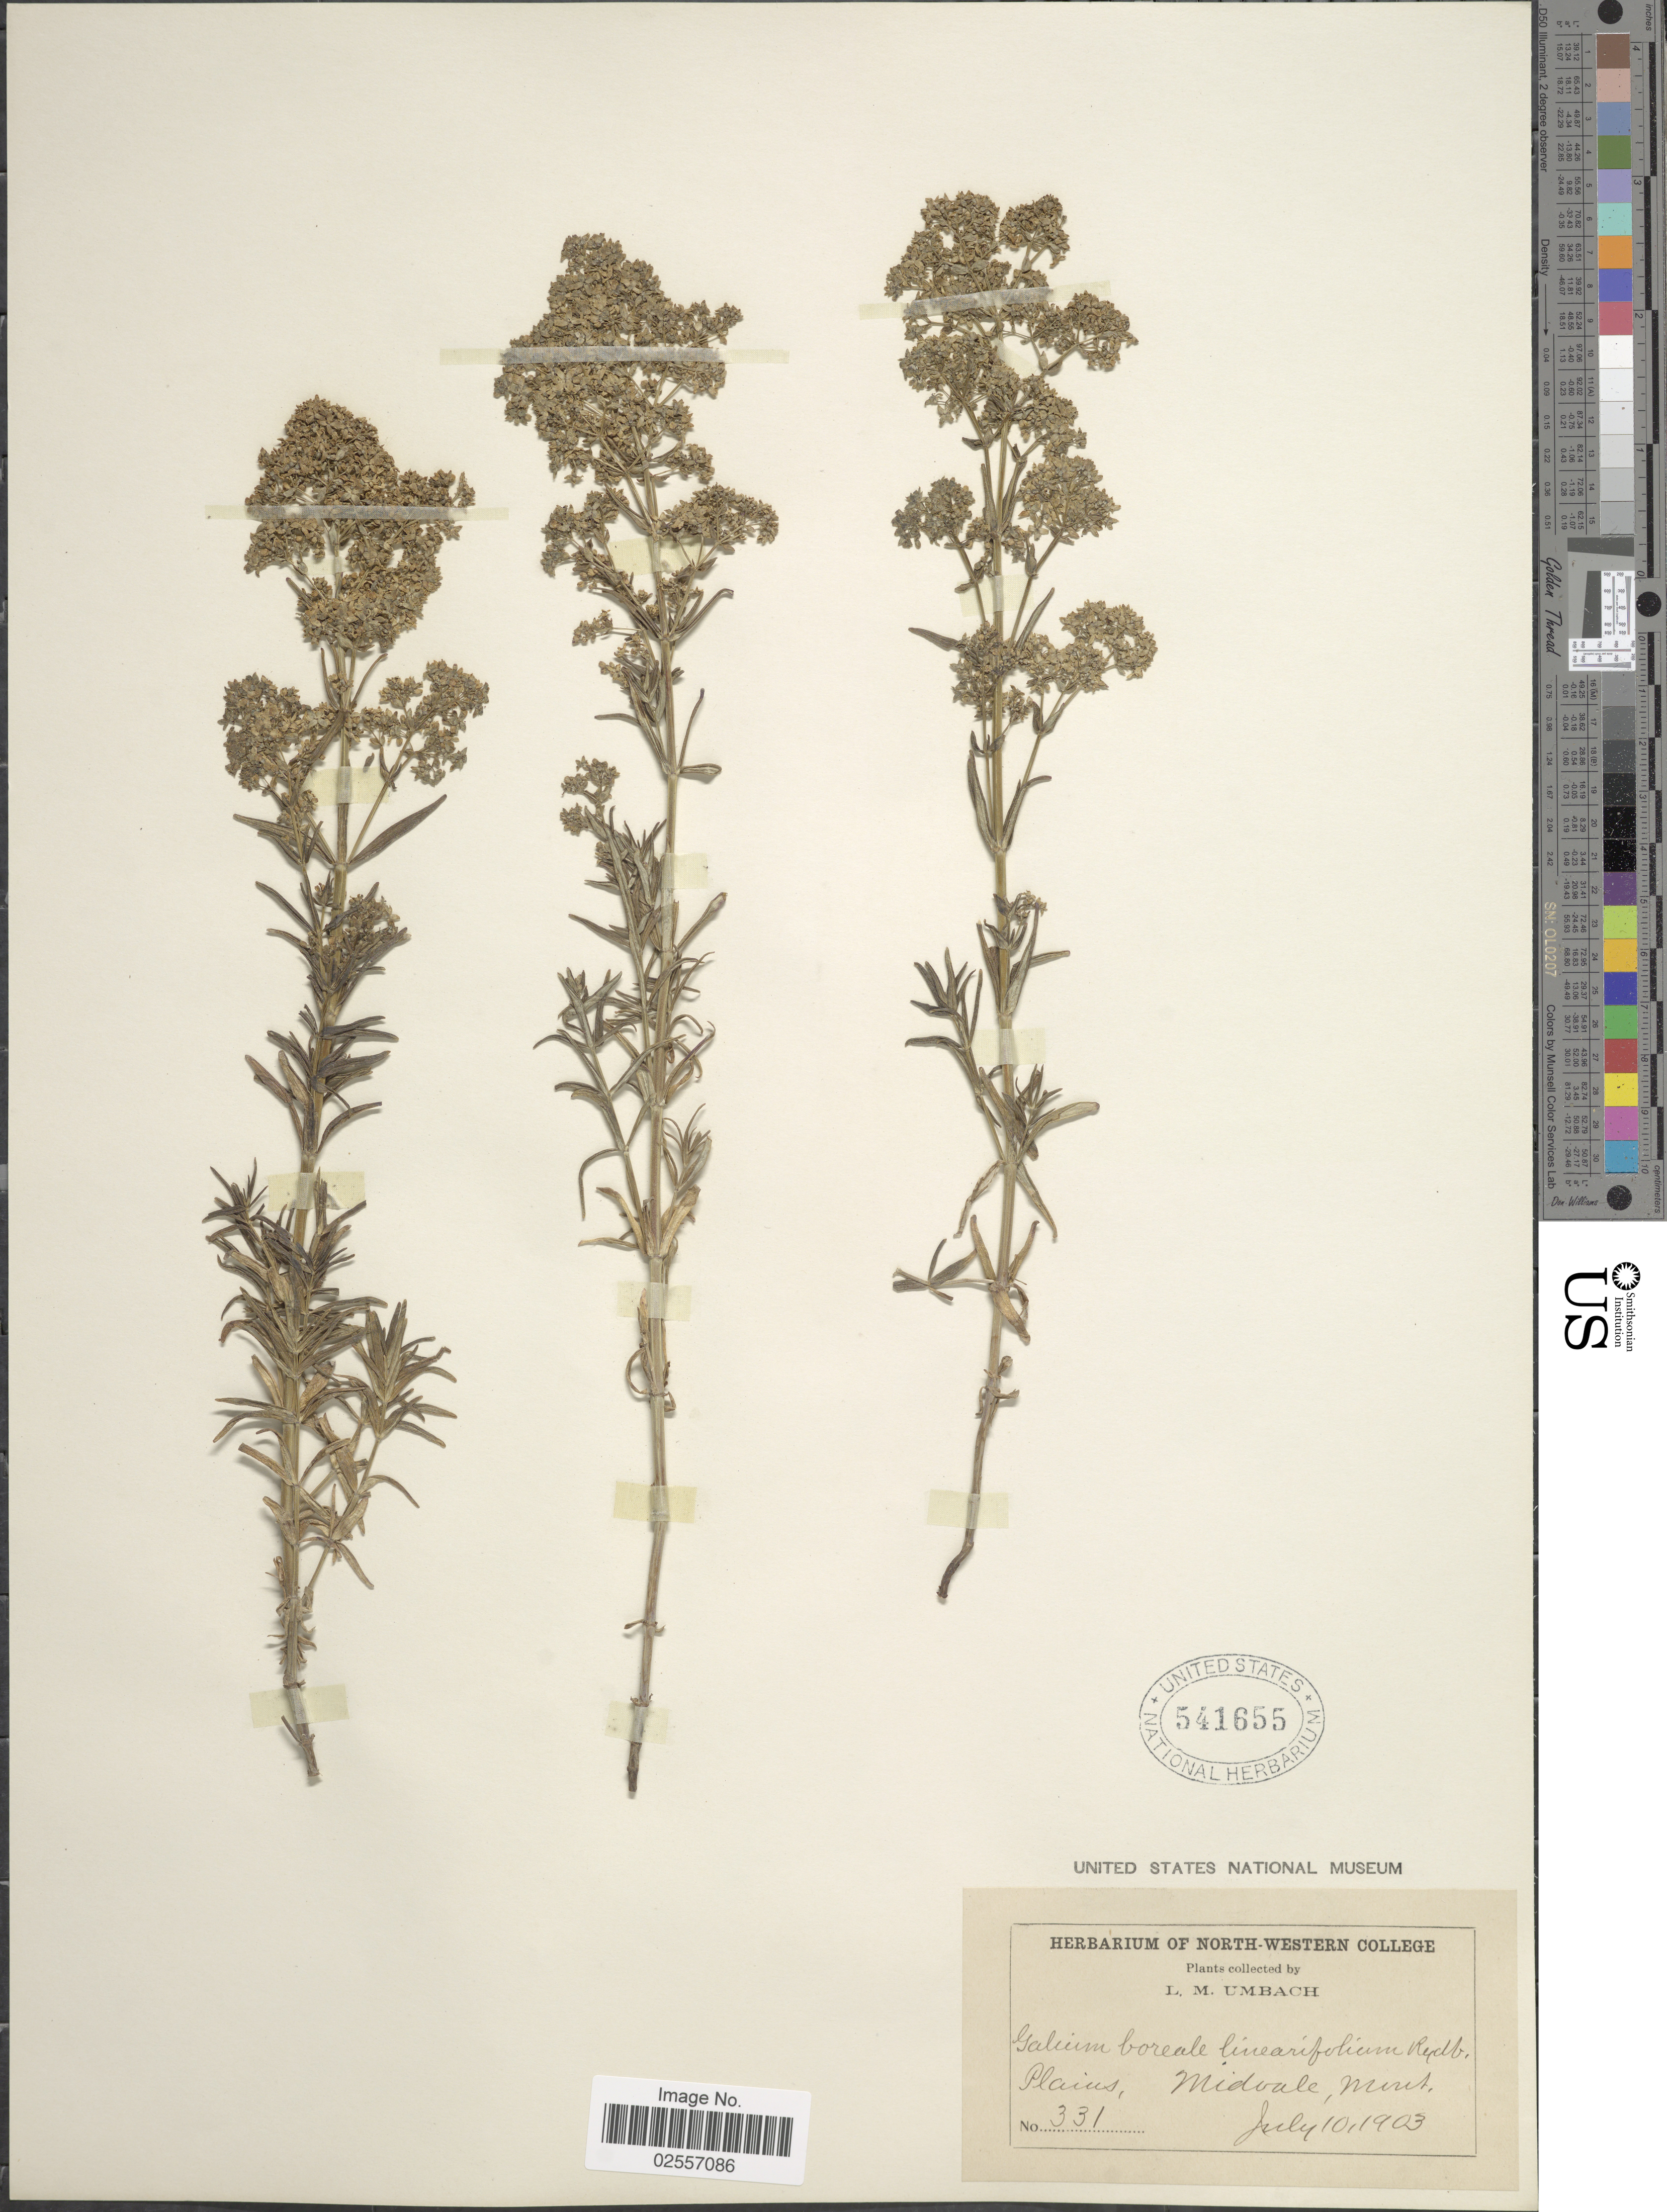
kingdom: Plantae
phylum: Tracheophyta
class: Magnoliopsida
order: Gentianales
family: Rubiaceae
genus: Galium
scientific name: Galium boreale L.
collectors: L. M. Umbach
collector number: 331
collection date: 1903-07-10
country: United States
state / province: Montana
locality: Plains, Midvale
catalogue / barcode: US 541655